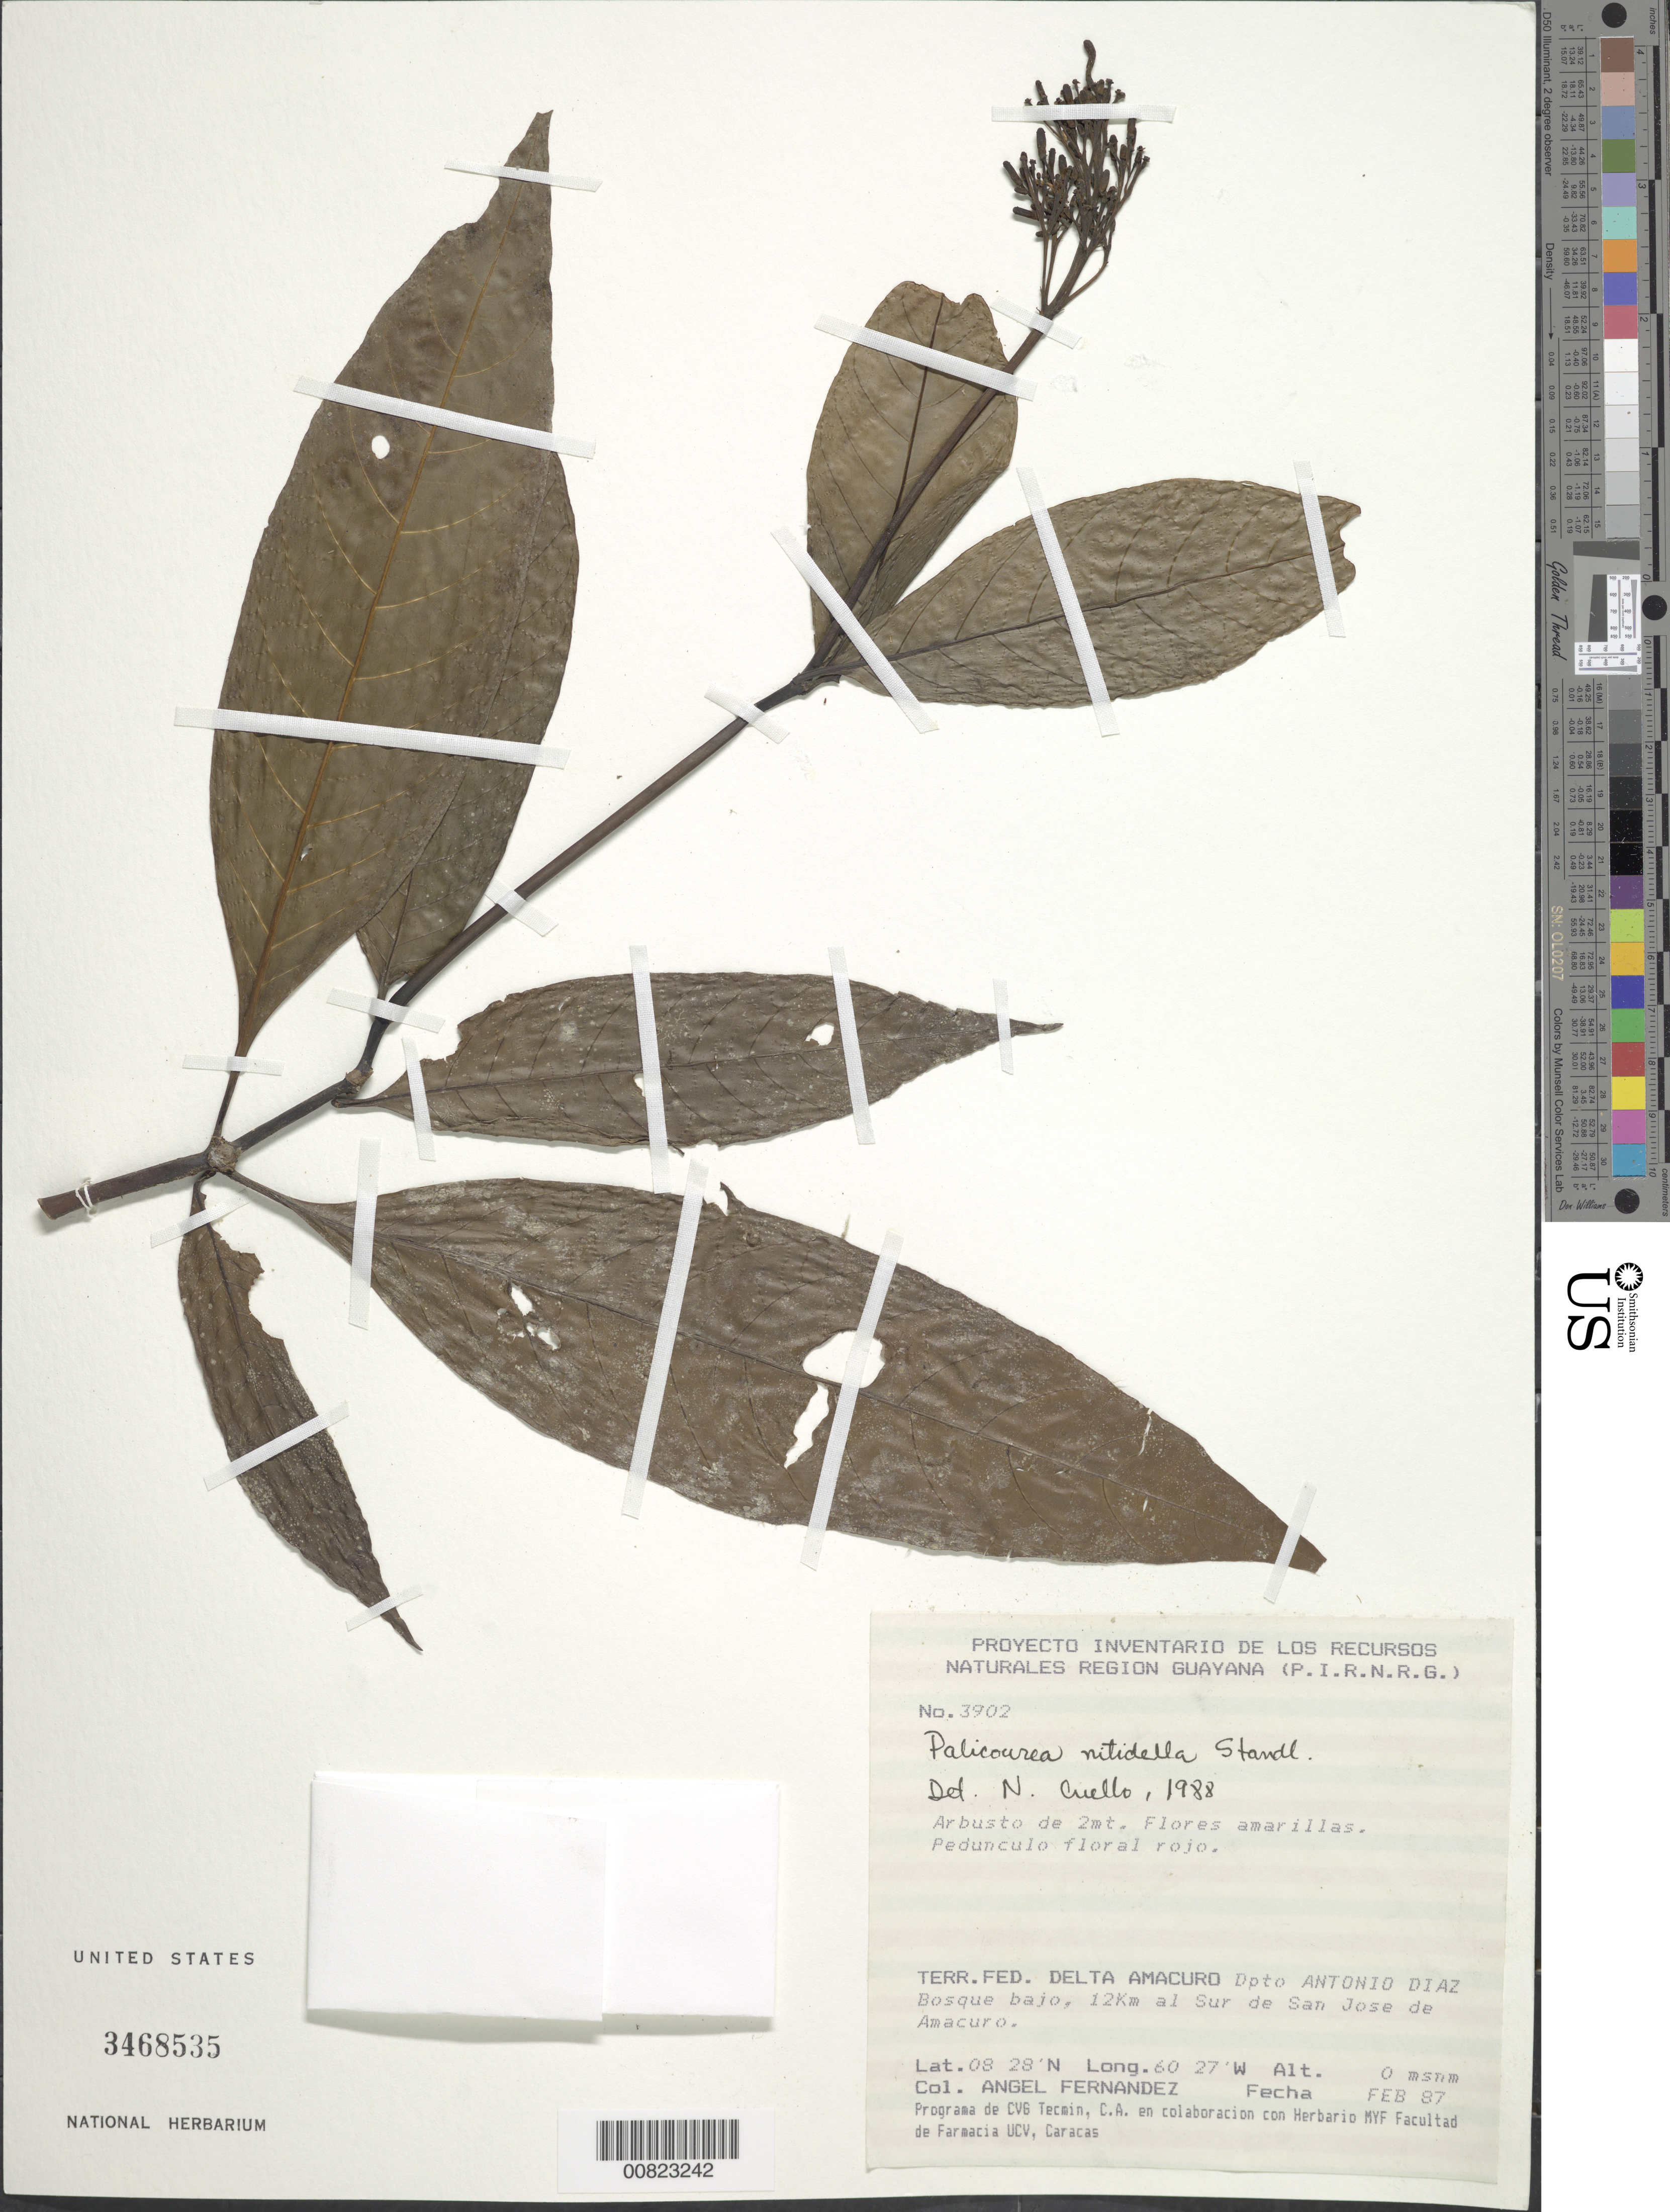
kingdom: Plantae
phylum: Tracheophyta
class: Magnoliopsida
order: Gentianales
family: Rubiaceae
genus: Palicourea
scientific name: Palicourea nitidella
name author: (Müll. Arg.) Standl.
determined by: Cuello, Nidia L.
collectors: A. Fernández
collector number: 3902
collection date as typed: Feb-87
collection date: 1987-02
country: Venezuela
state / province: Delta Amacuro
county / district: Antonio Díaz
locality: San Jose de Amacuro, 12 km S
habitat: Bosque bajo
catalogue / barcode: US 3468535